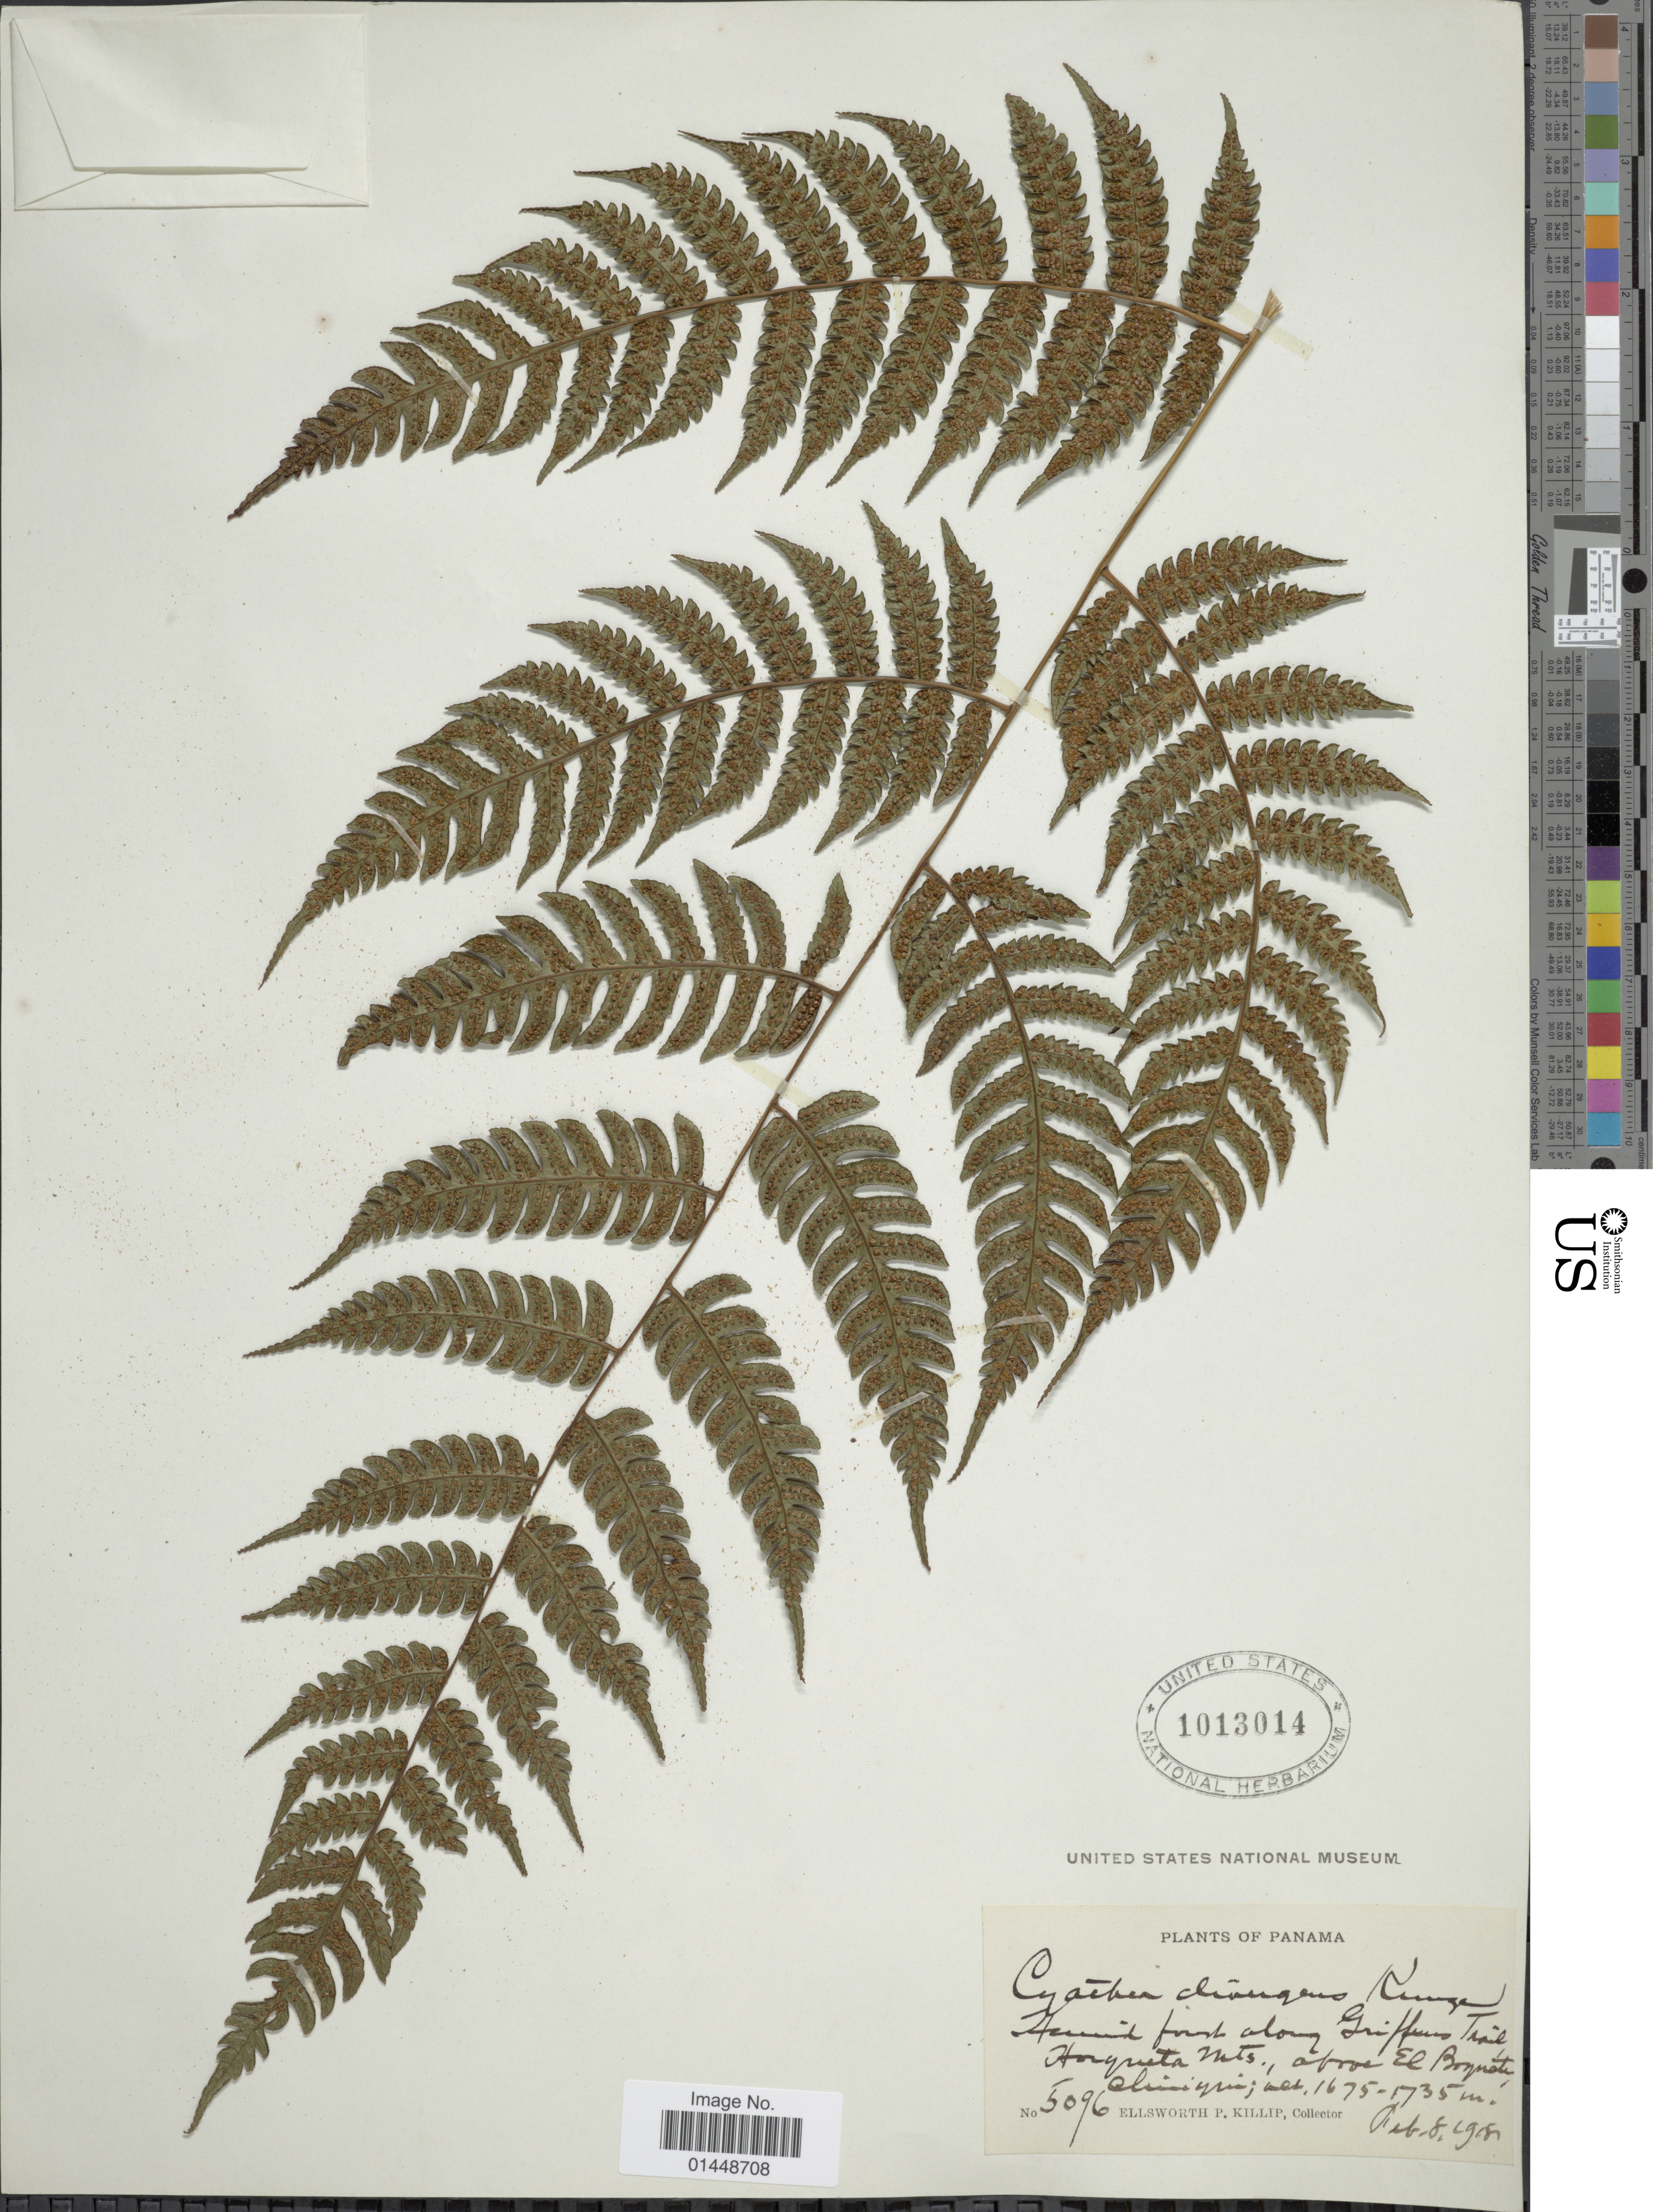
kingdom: Plantae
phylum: Tracheophyta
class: Polypodiopsida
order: Cyatheales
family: Cyatheaceae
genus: Cyathea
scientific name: Cyathea divergens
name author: Kunze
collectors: E. P. Killip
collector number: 5096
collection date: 1918-02-08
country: Panama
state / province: Chiriqui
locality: Humid forest along Griffuus Trail Horqueta Mts., above El Boquete, Chiriqui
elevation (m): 1675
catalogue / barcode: US 1013014